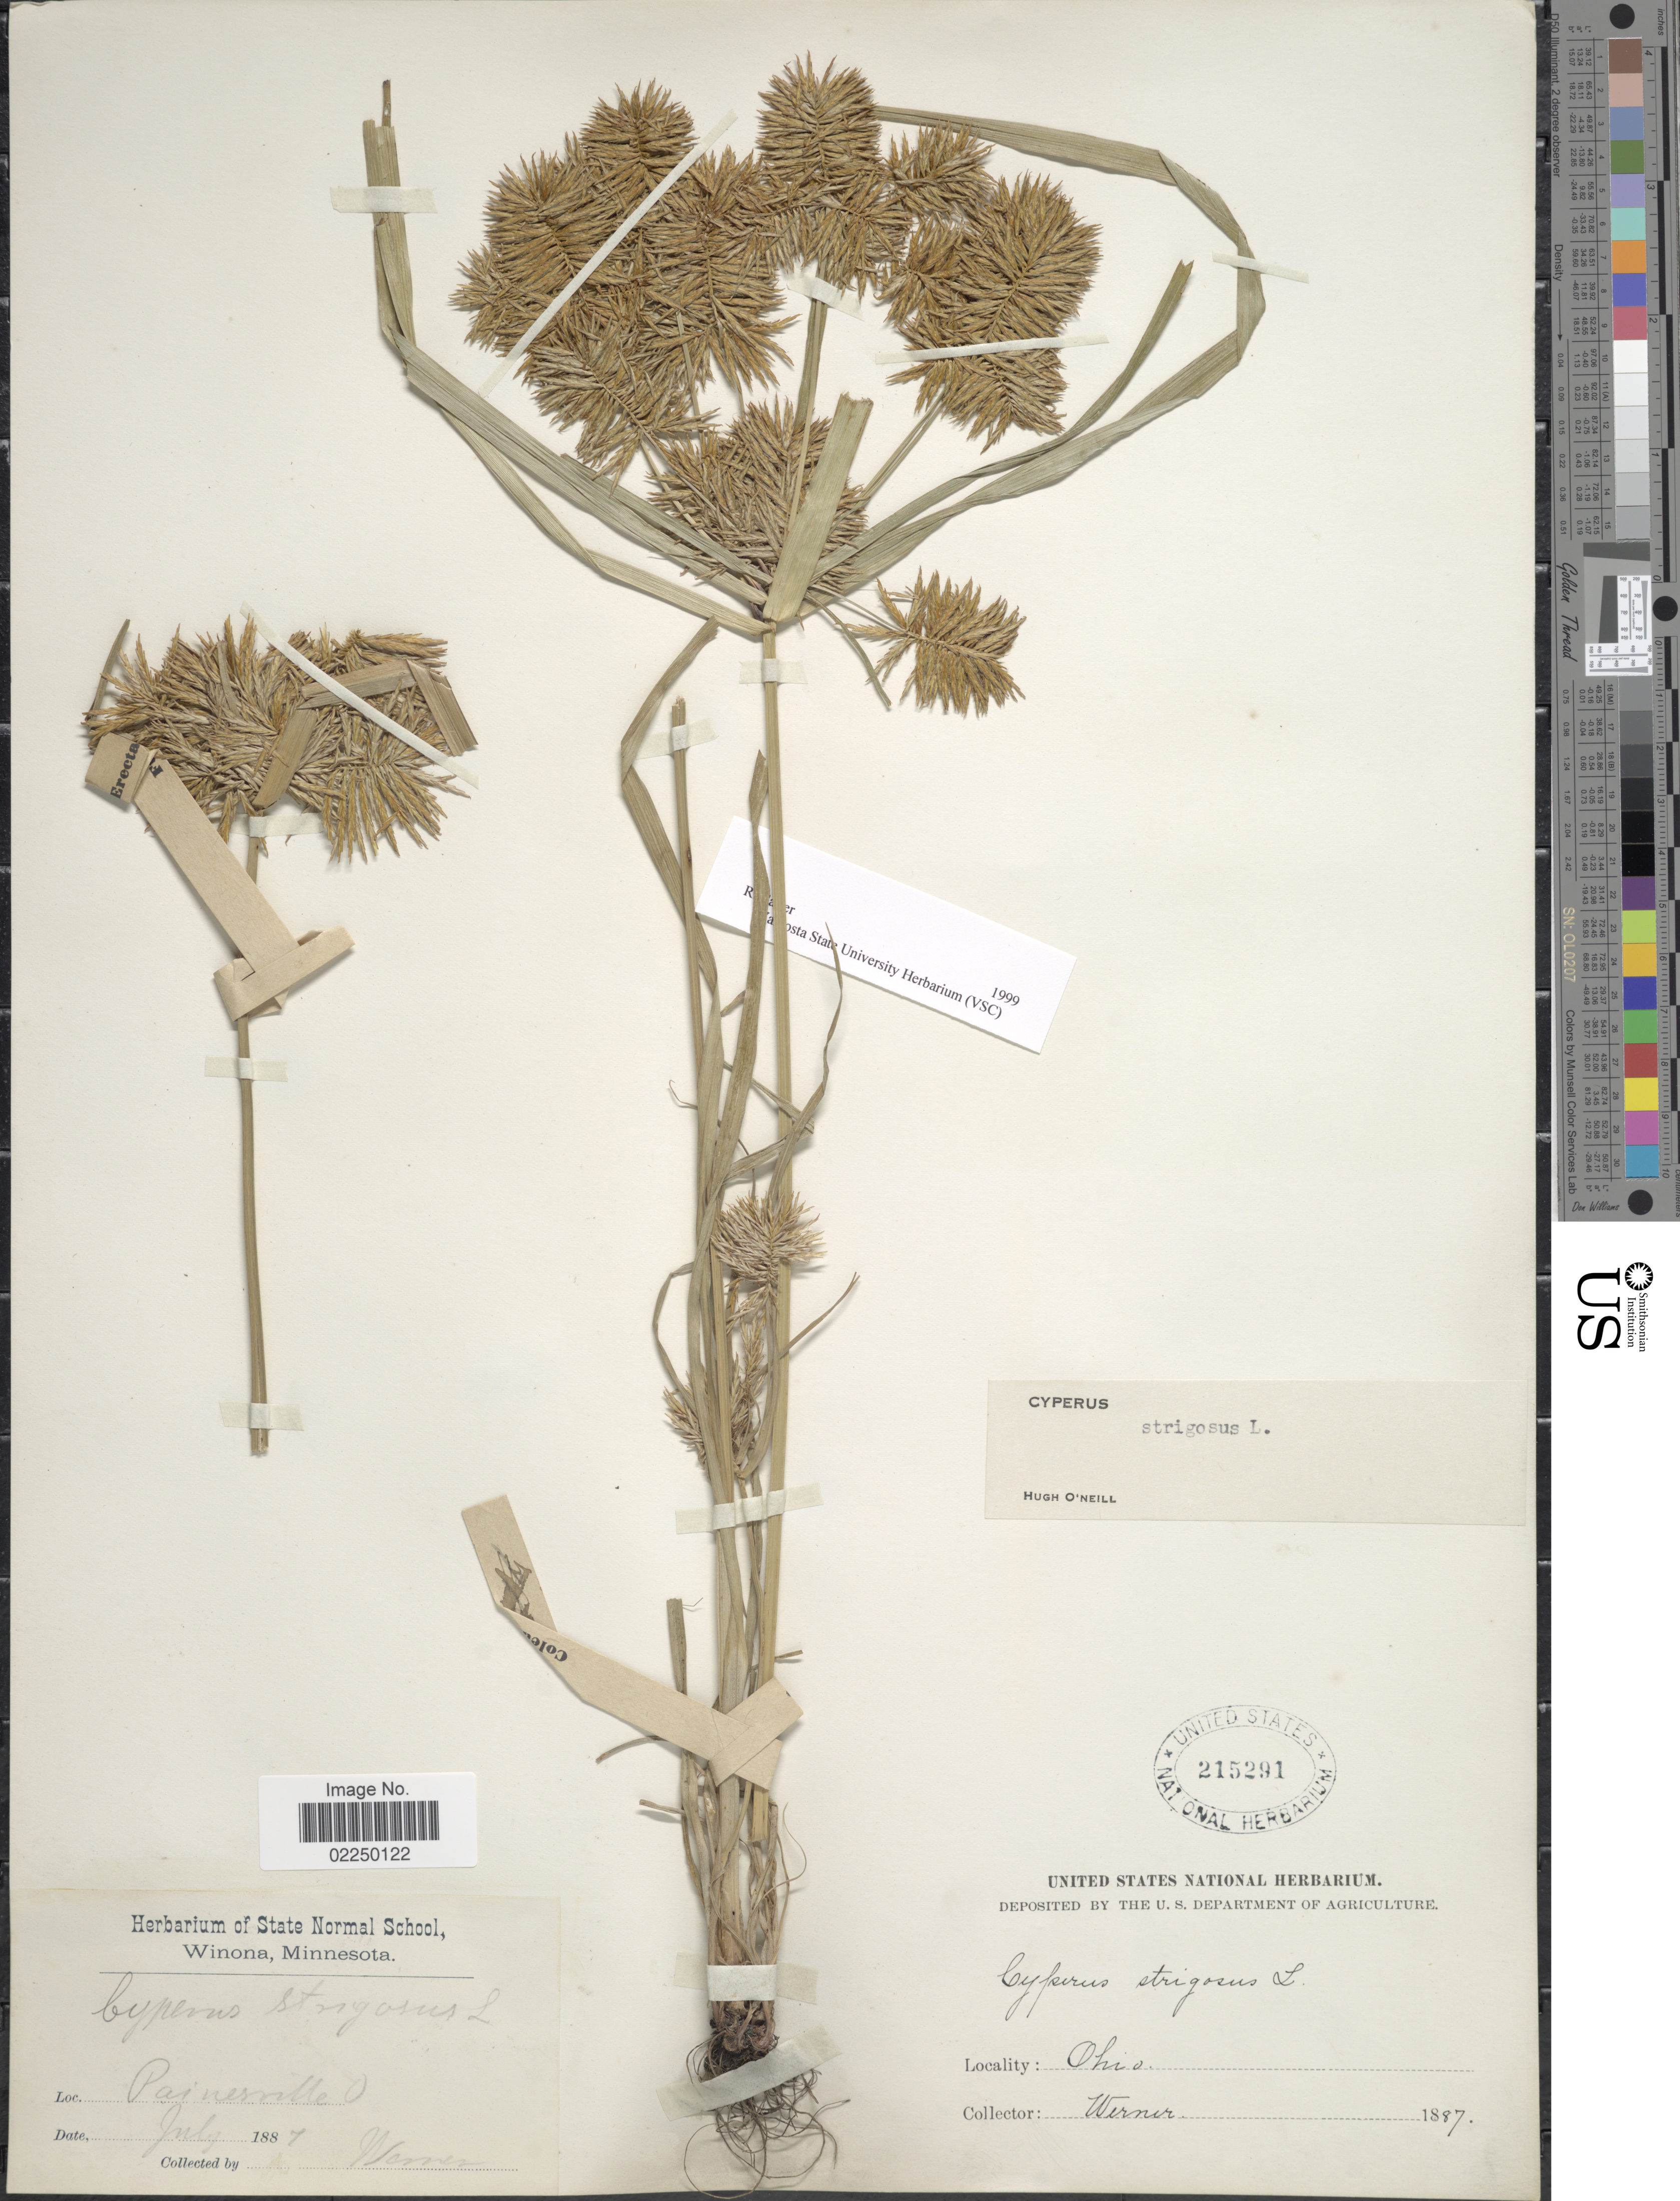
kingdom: Plantae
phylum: Tracheophyta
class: Liliopsida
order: Poales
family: Cyperaceae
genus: Cyperus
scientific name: Cyperus strigosus L.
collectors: -. Werner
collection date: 1887-07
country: United States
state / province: Ohio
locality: Painesville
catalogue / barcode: US 215291